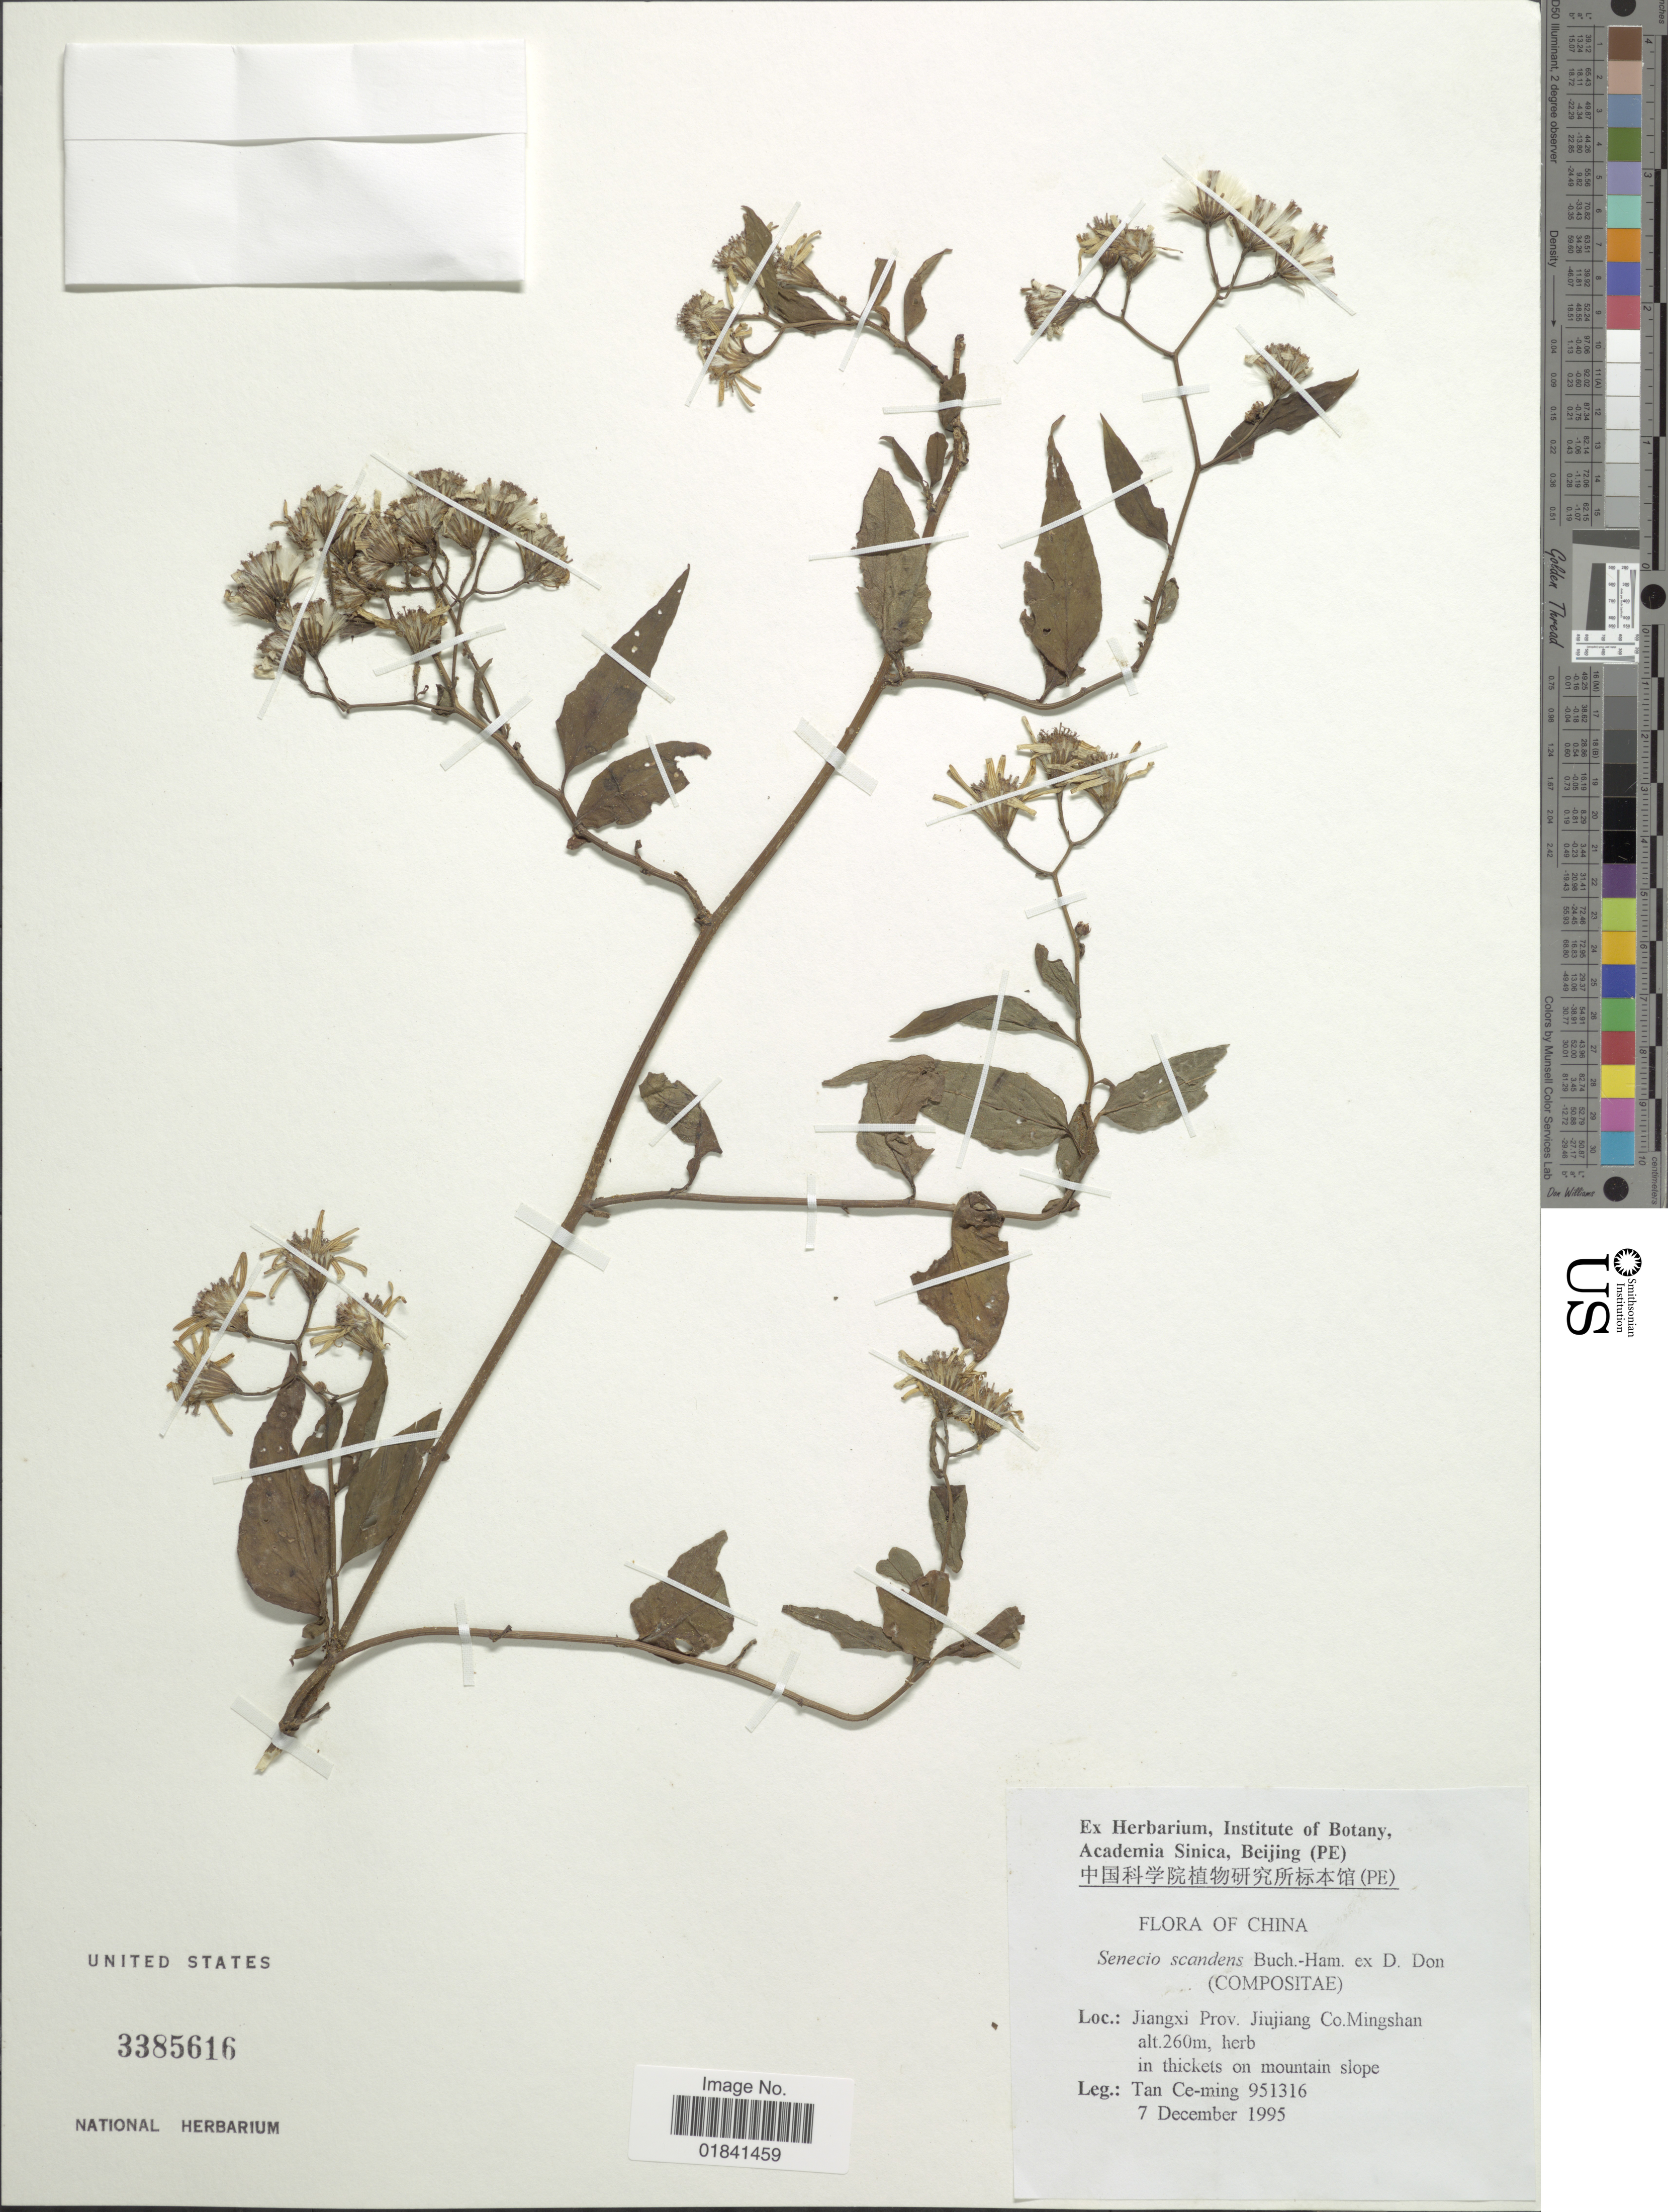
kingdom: Plantae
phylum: Tracheophyta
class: Magnoliopsida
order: Asterales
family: Asteraceae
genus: Senecio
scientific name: Senecio scandens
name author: Buch.-Ham. ex D. Don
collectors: T. Ce-ming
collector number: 951316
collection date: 1995-12-07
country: China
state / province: Jiangxi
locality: Prov. Jiujiang Co. Mingshan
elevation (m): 260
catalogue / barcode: US 3385616